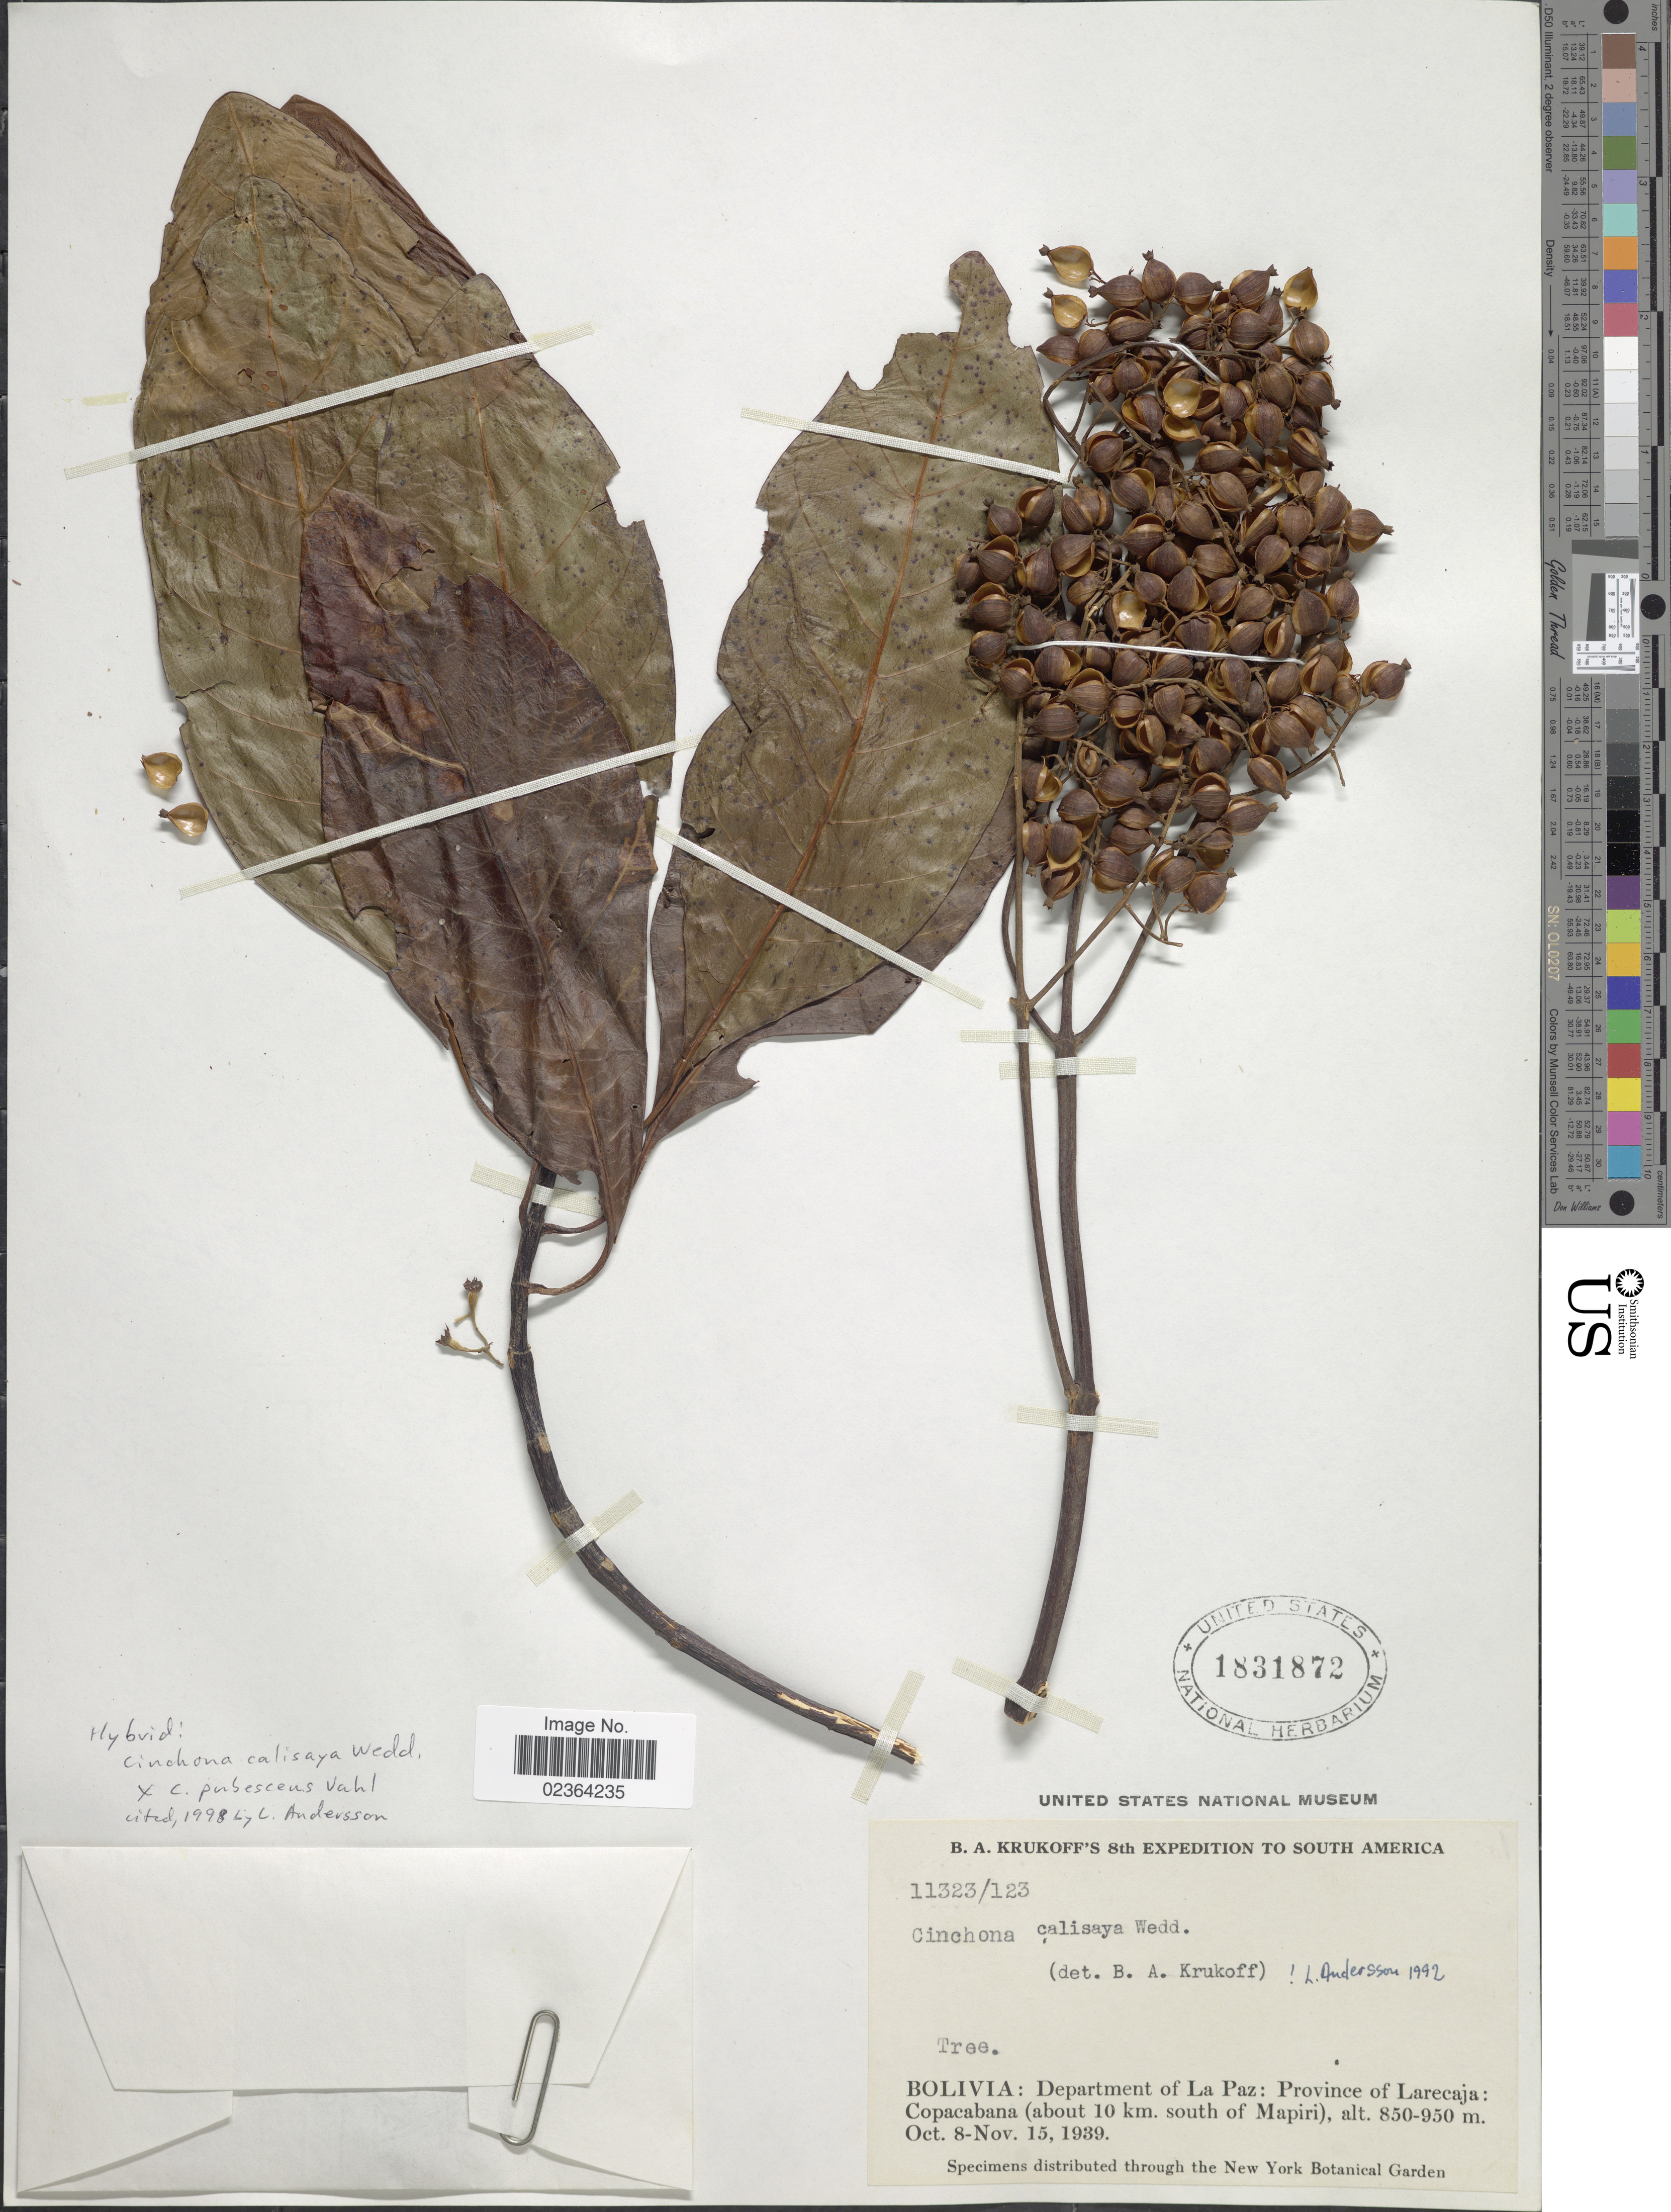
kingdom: Plantae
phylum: Tracheophyta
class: Magnoliopsida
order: Gentianales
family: Rubiaceae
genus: Cinchona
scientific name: Cinchona calisaya x C. pubescens Vahl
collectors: B. A. Krukoff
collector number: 11323/123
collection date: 1939-10-08/1939-11-15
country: Bolivia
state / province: La Paz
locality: Bolivia: Department of La Paz: Province of Larecaja: Copacabana (about 10 km. south of Mapiri)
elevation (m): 850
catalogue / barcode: US 1831872